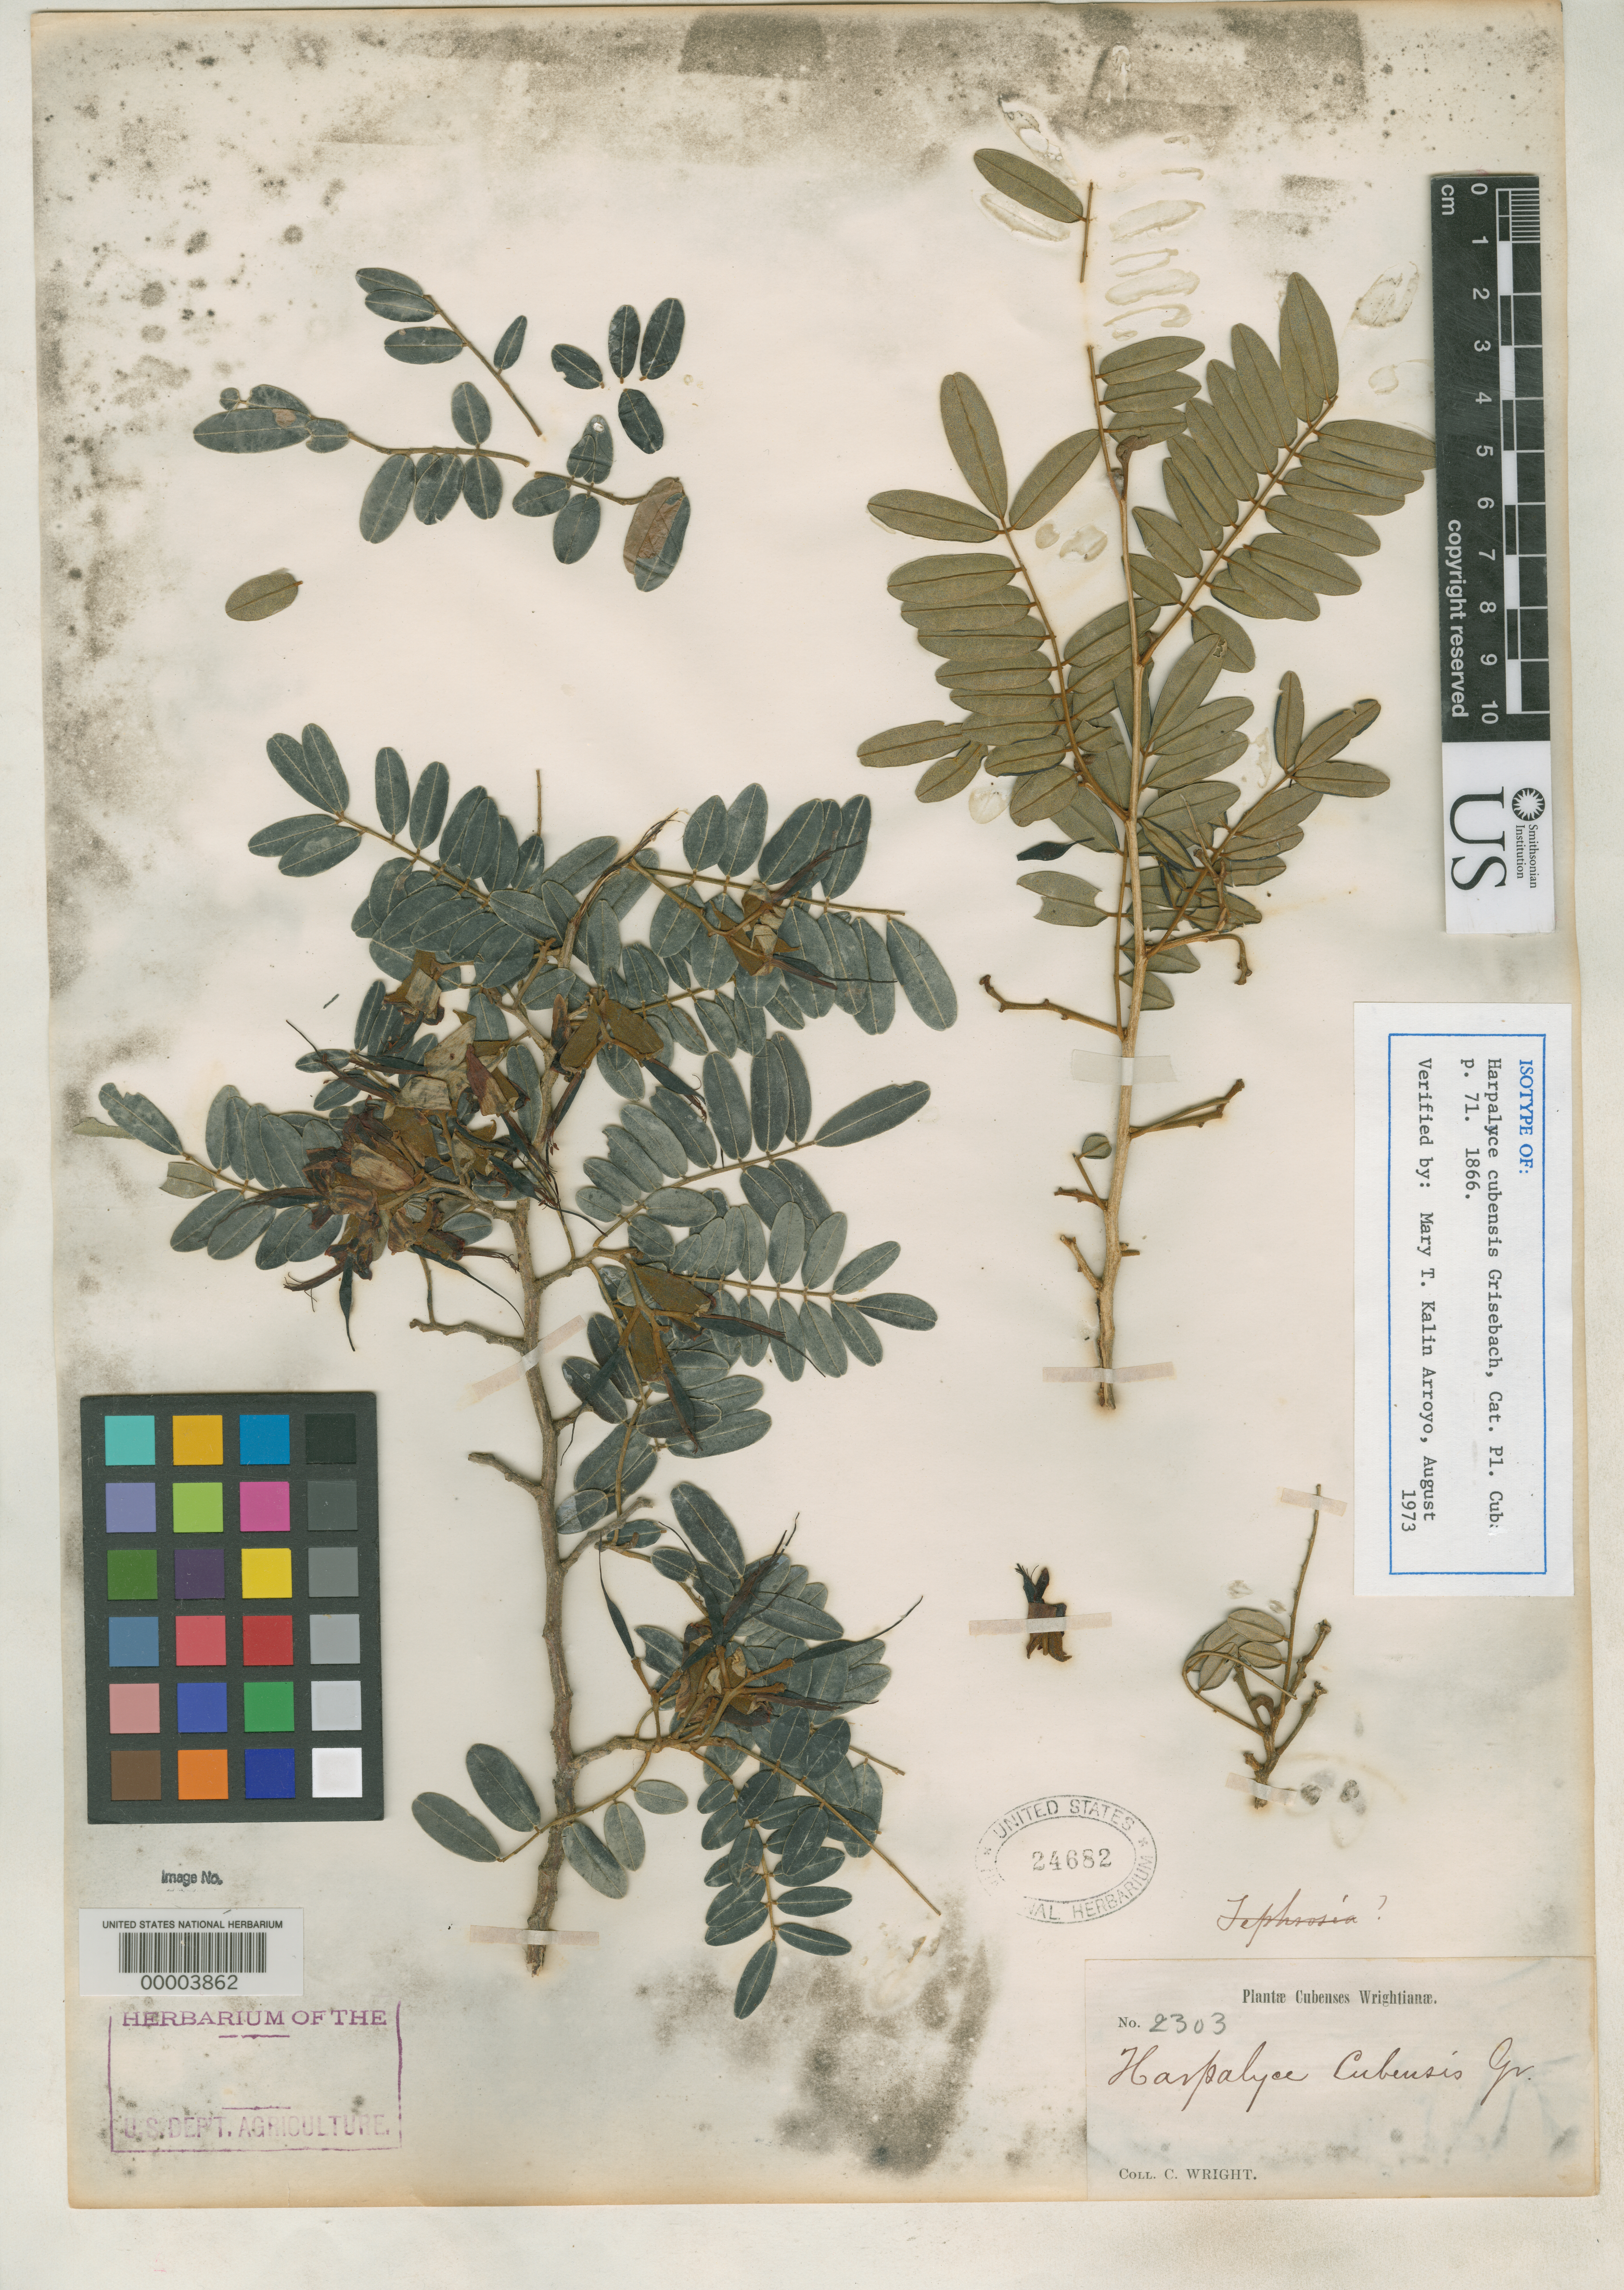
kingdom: Plantae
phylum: Tracheophyta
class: Magnoliopsida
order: Fabales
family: Fabaceae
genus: Harpalyce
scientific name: Harpalyce cubensis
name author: Griseb.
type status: Isotype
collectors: C. Wright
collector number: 2303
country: Cuba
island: Greater Antilles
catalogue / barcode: US 24682